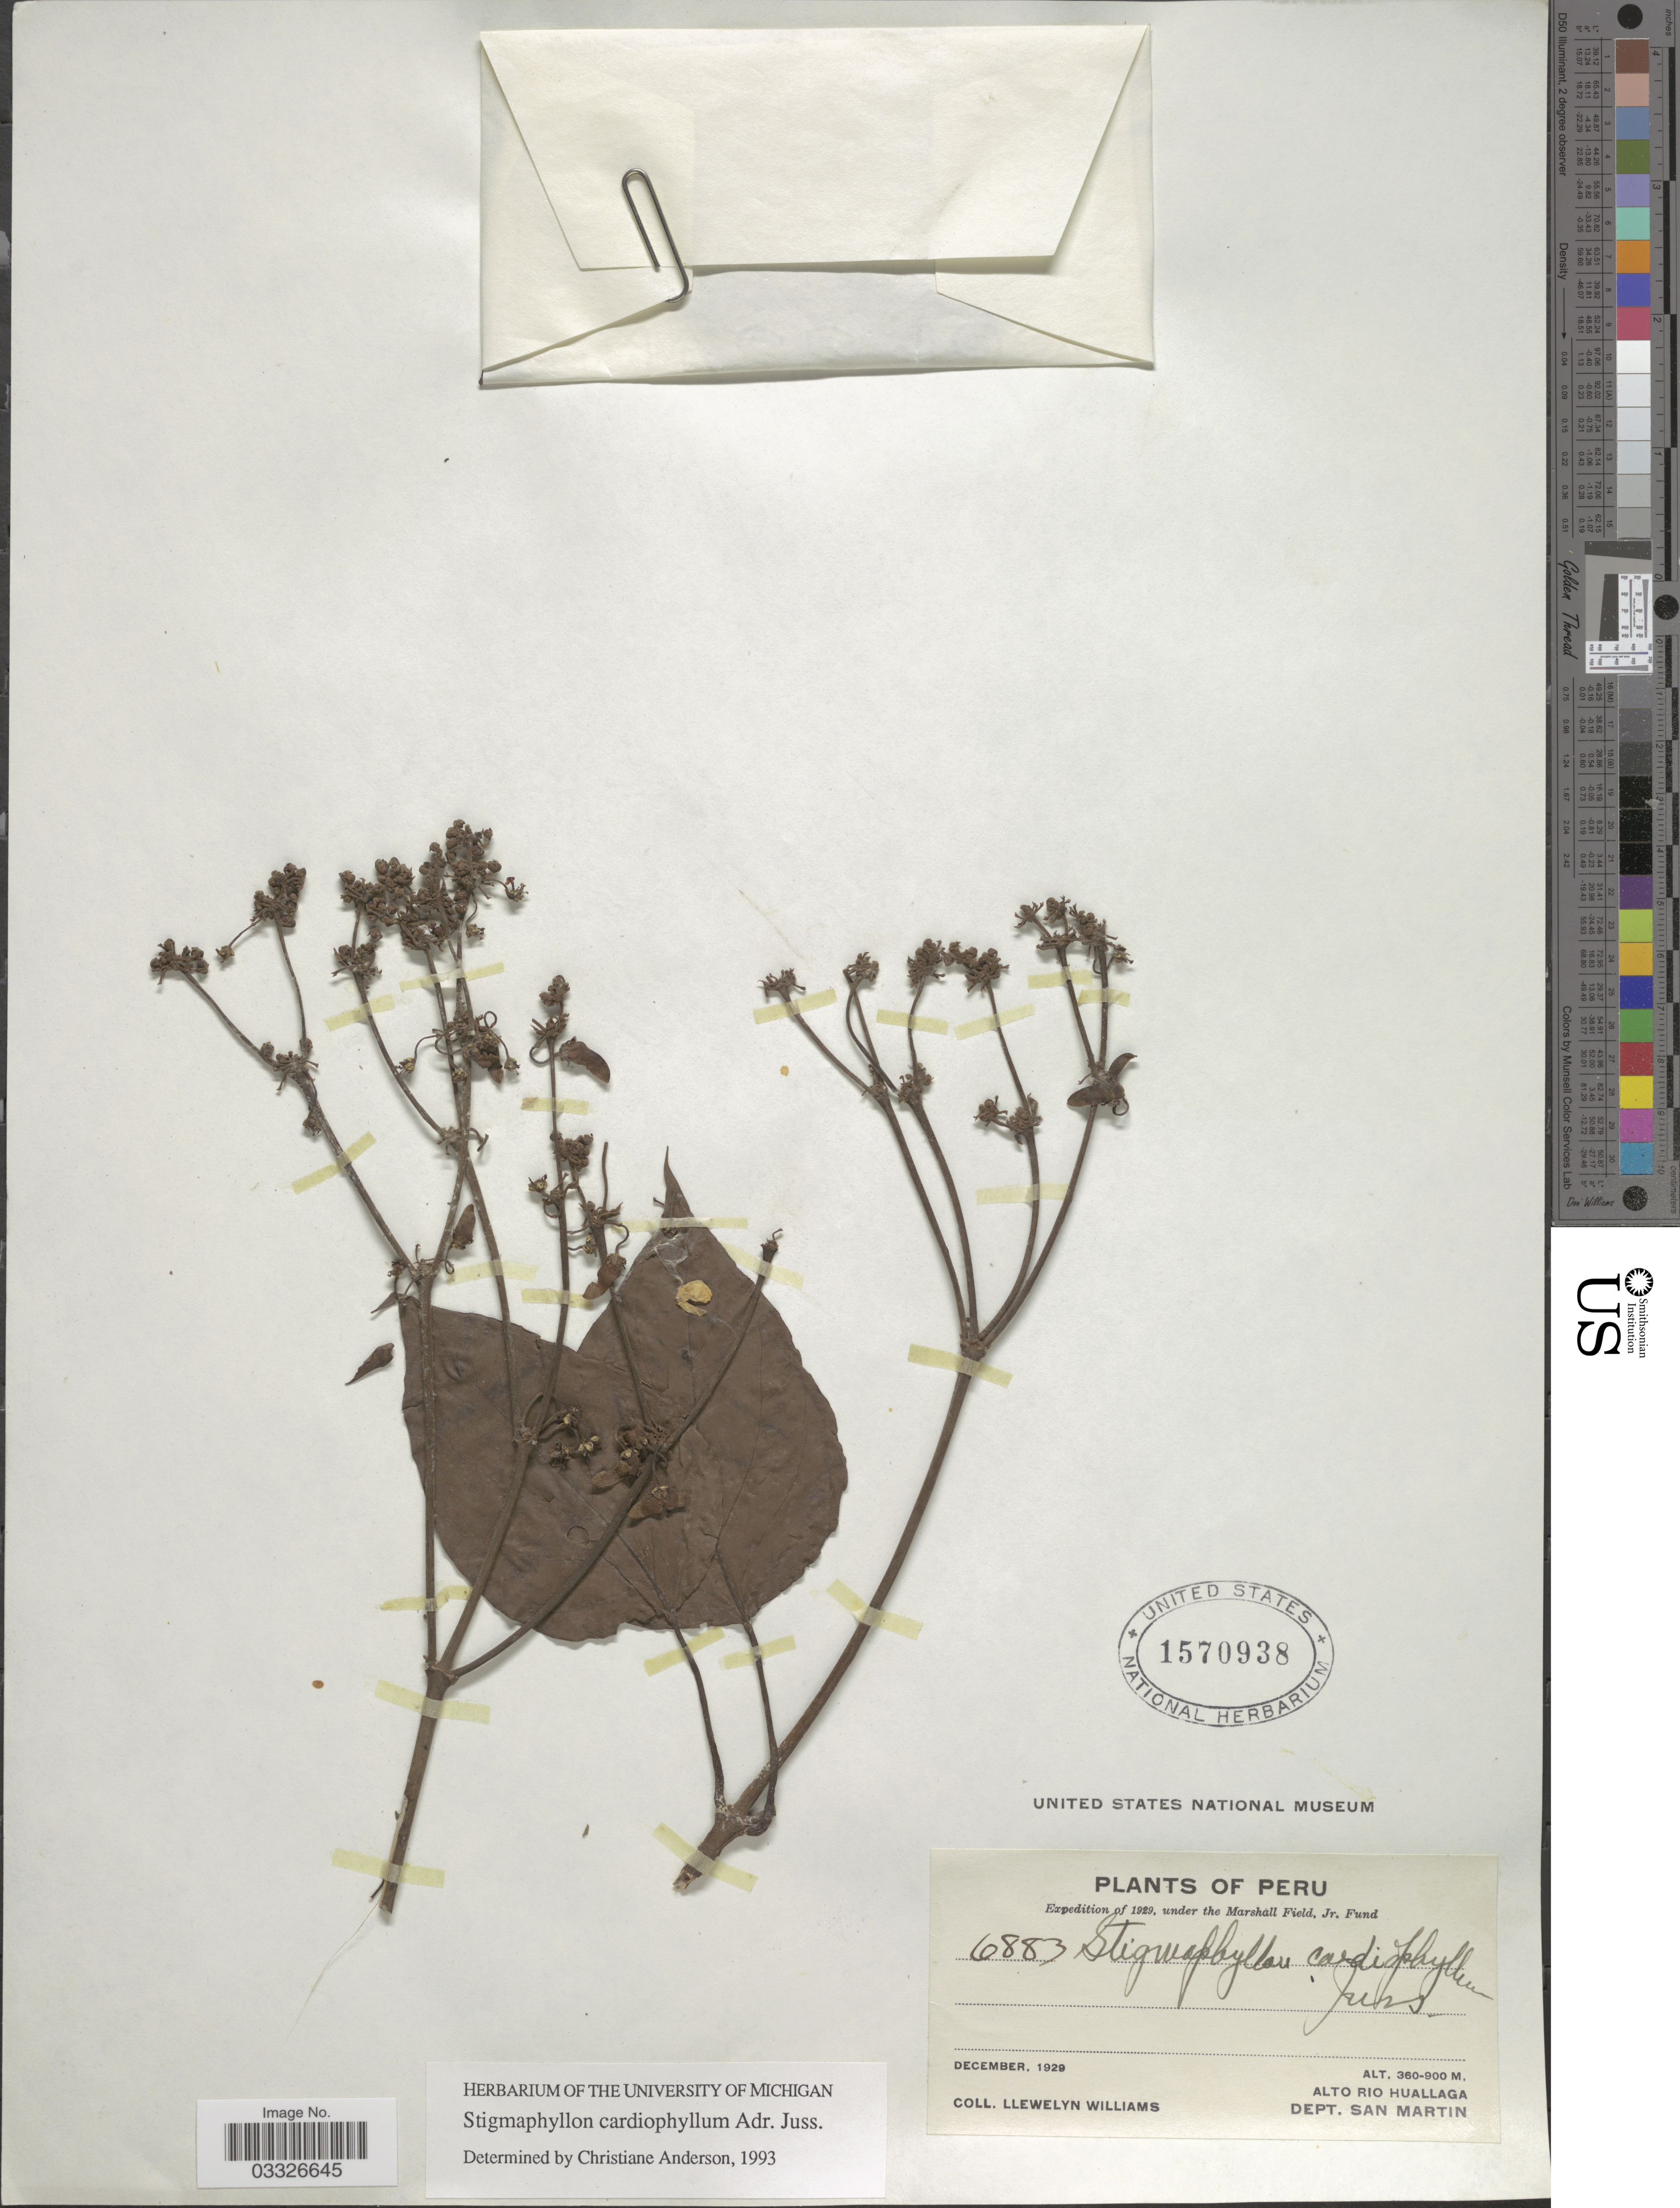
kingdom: Plantae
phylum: Tracheophyta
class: Magnoliopsida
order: Malpighiales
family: Malpighiaceae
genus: Stigmaphyllon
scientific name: Stigmaphyllon cardiophyllum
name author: A. Juss.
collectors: Ll. Williams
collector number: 6883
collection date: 1929-12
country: Peru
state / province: San Martín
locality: Alto Rio Huallaga. Dept. San Martin.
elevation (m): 360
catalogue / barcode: US 1570938